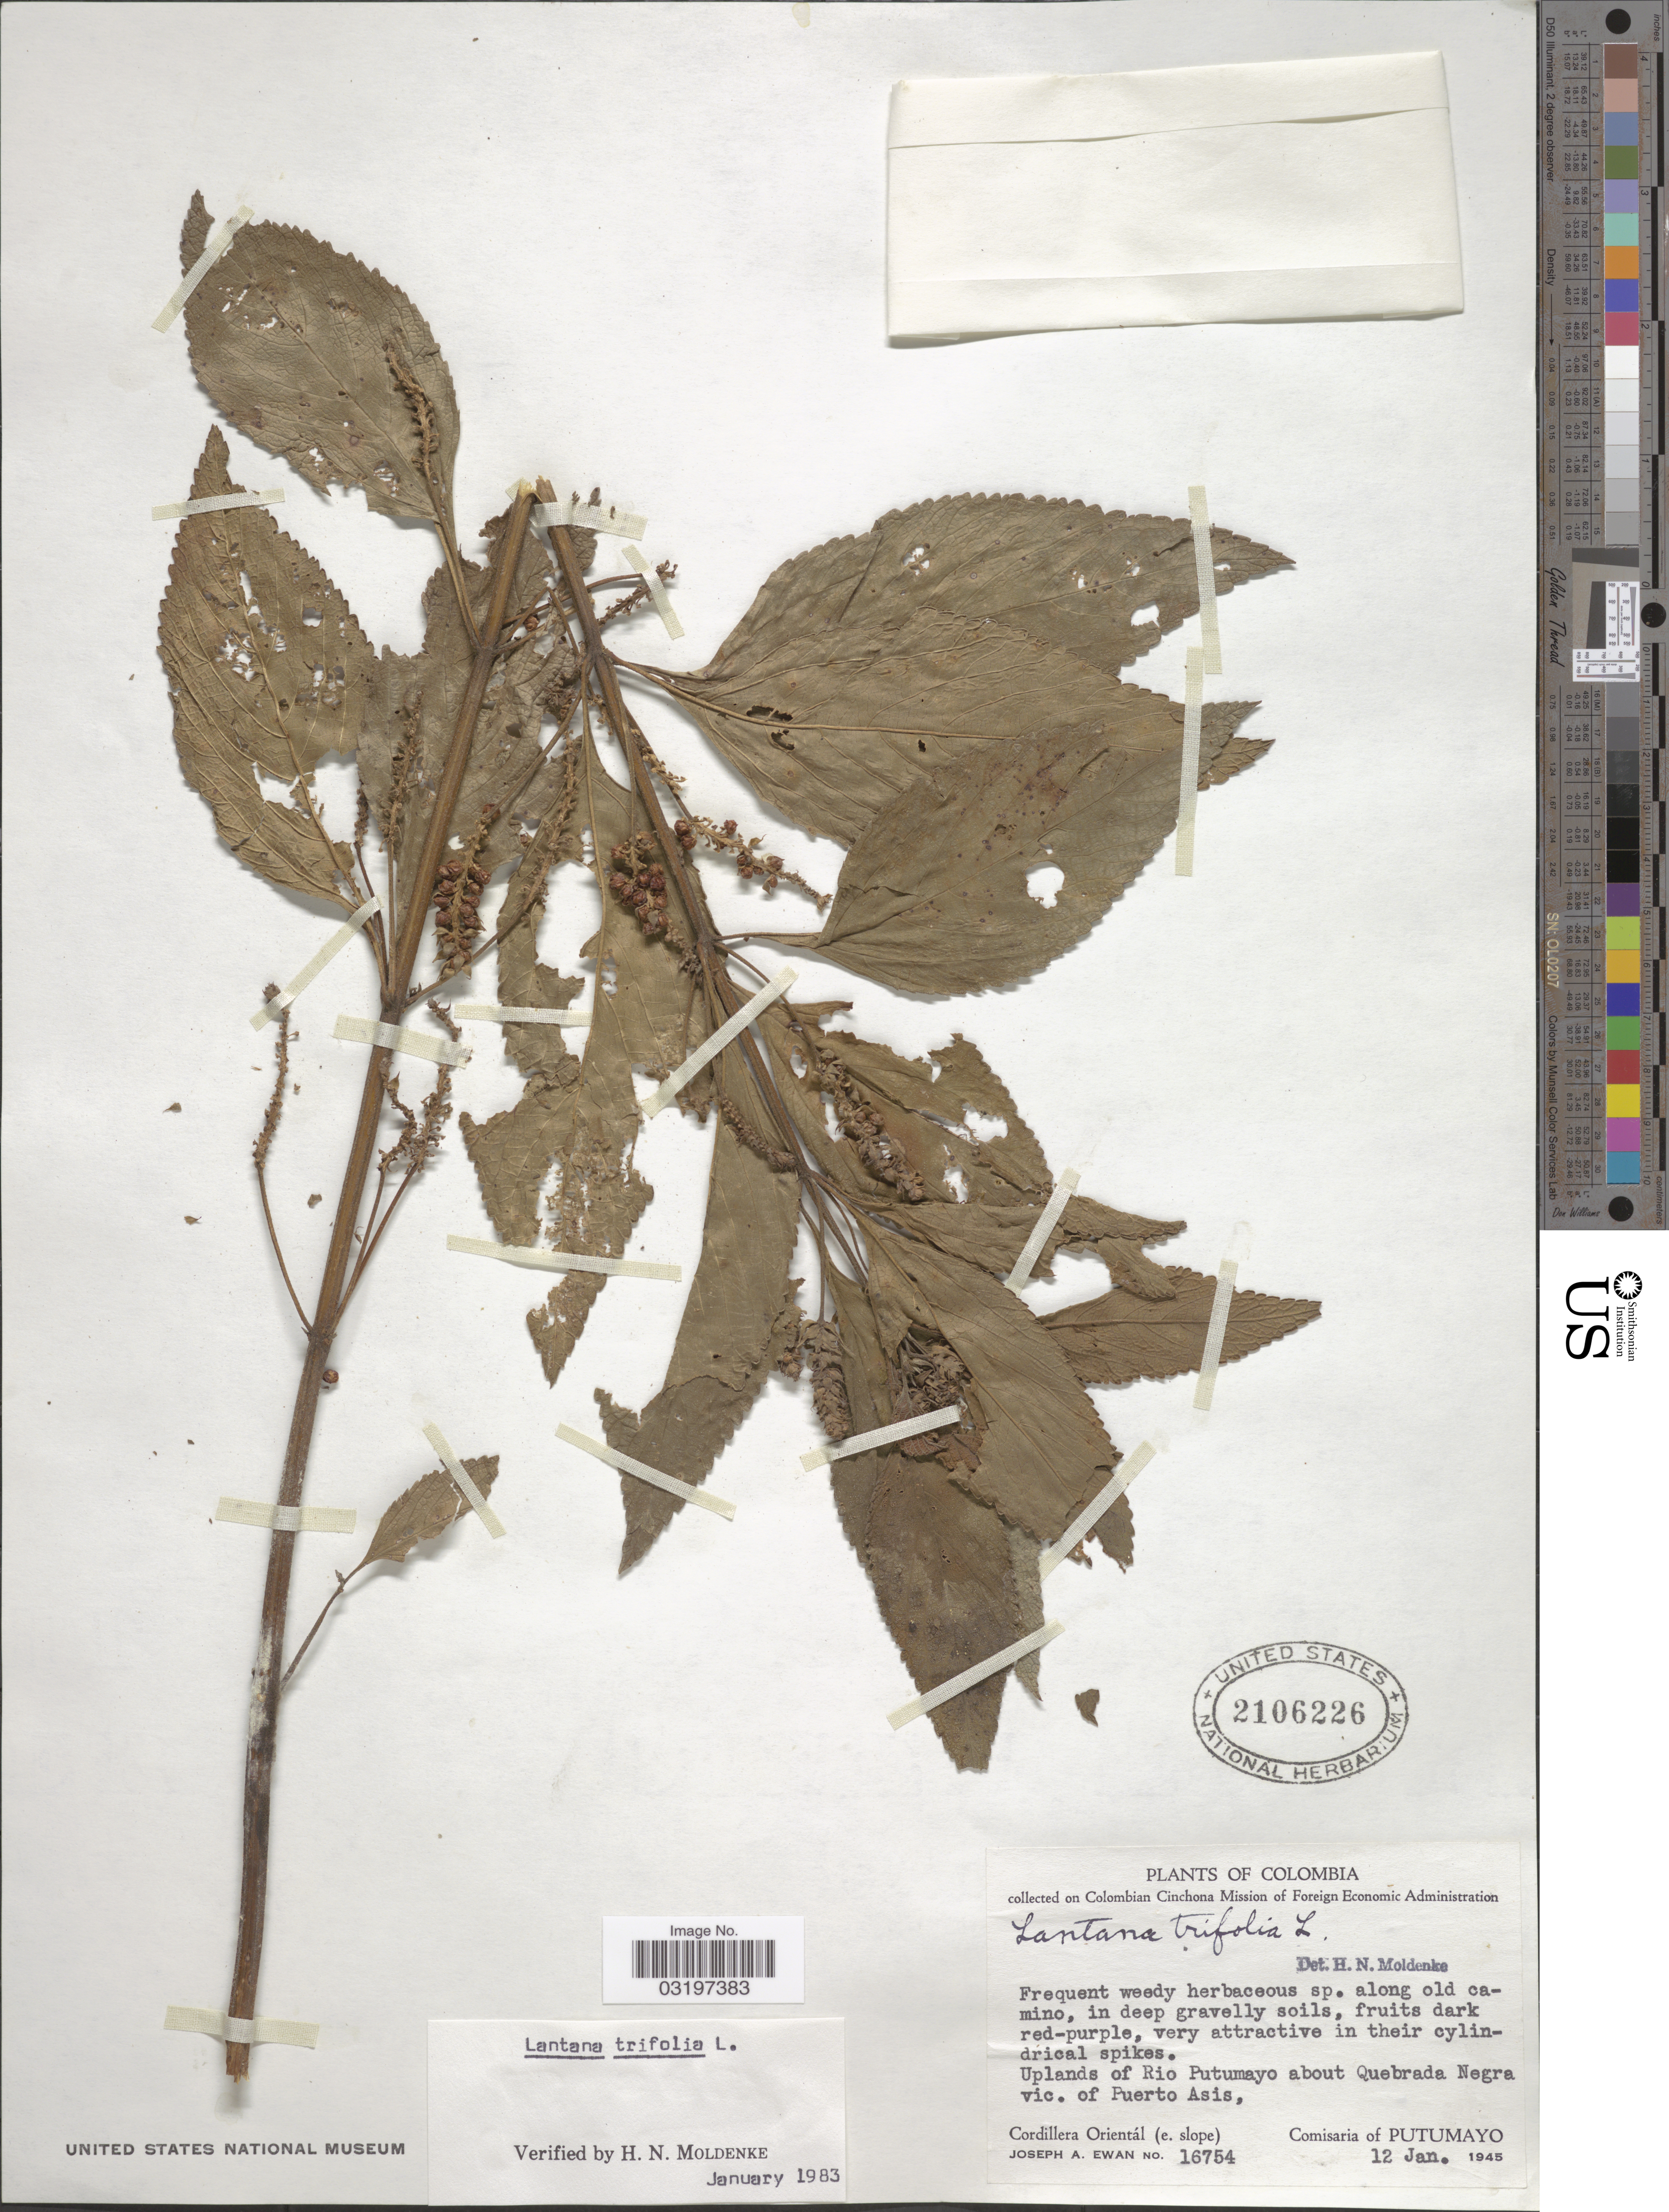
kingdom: Plantae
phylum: Tracheophyta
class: Magnoliopsida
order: Lamiales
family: Verbenaceae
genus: Lantana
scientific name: Lantana trifolia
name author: L.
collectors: J. A. Ewan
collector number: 16754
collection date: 1945-01-12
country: Colombia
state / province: Putumayo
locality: Uplands of Rio Putumayo about Quebrada Negra vic. of Puerto Asis, Cordillera Orientál (e. slope). Comisaria of Putumayo.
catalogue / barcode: US 2106226